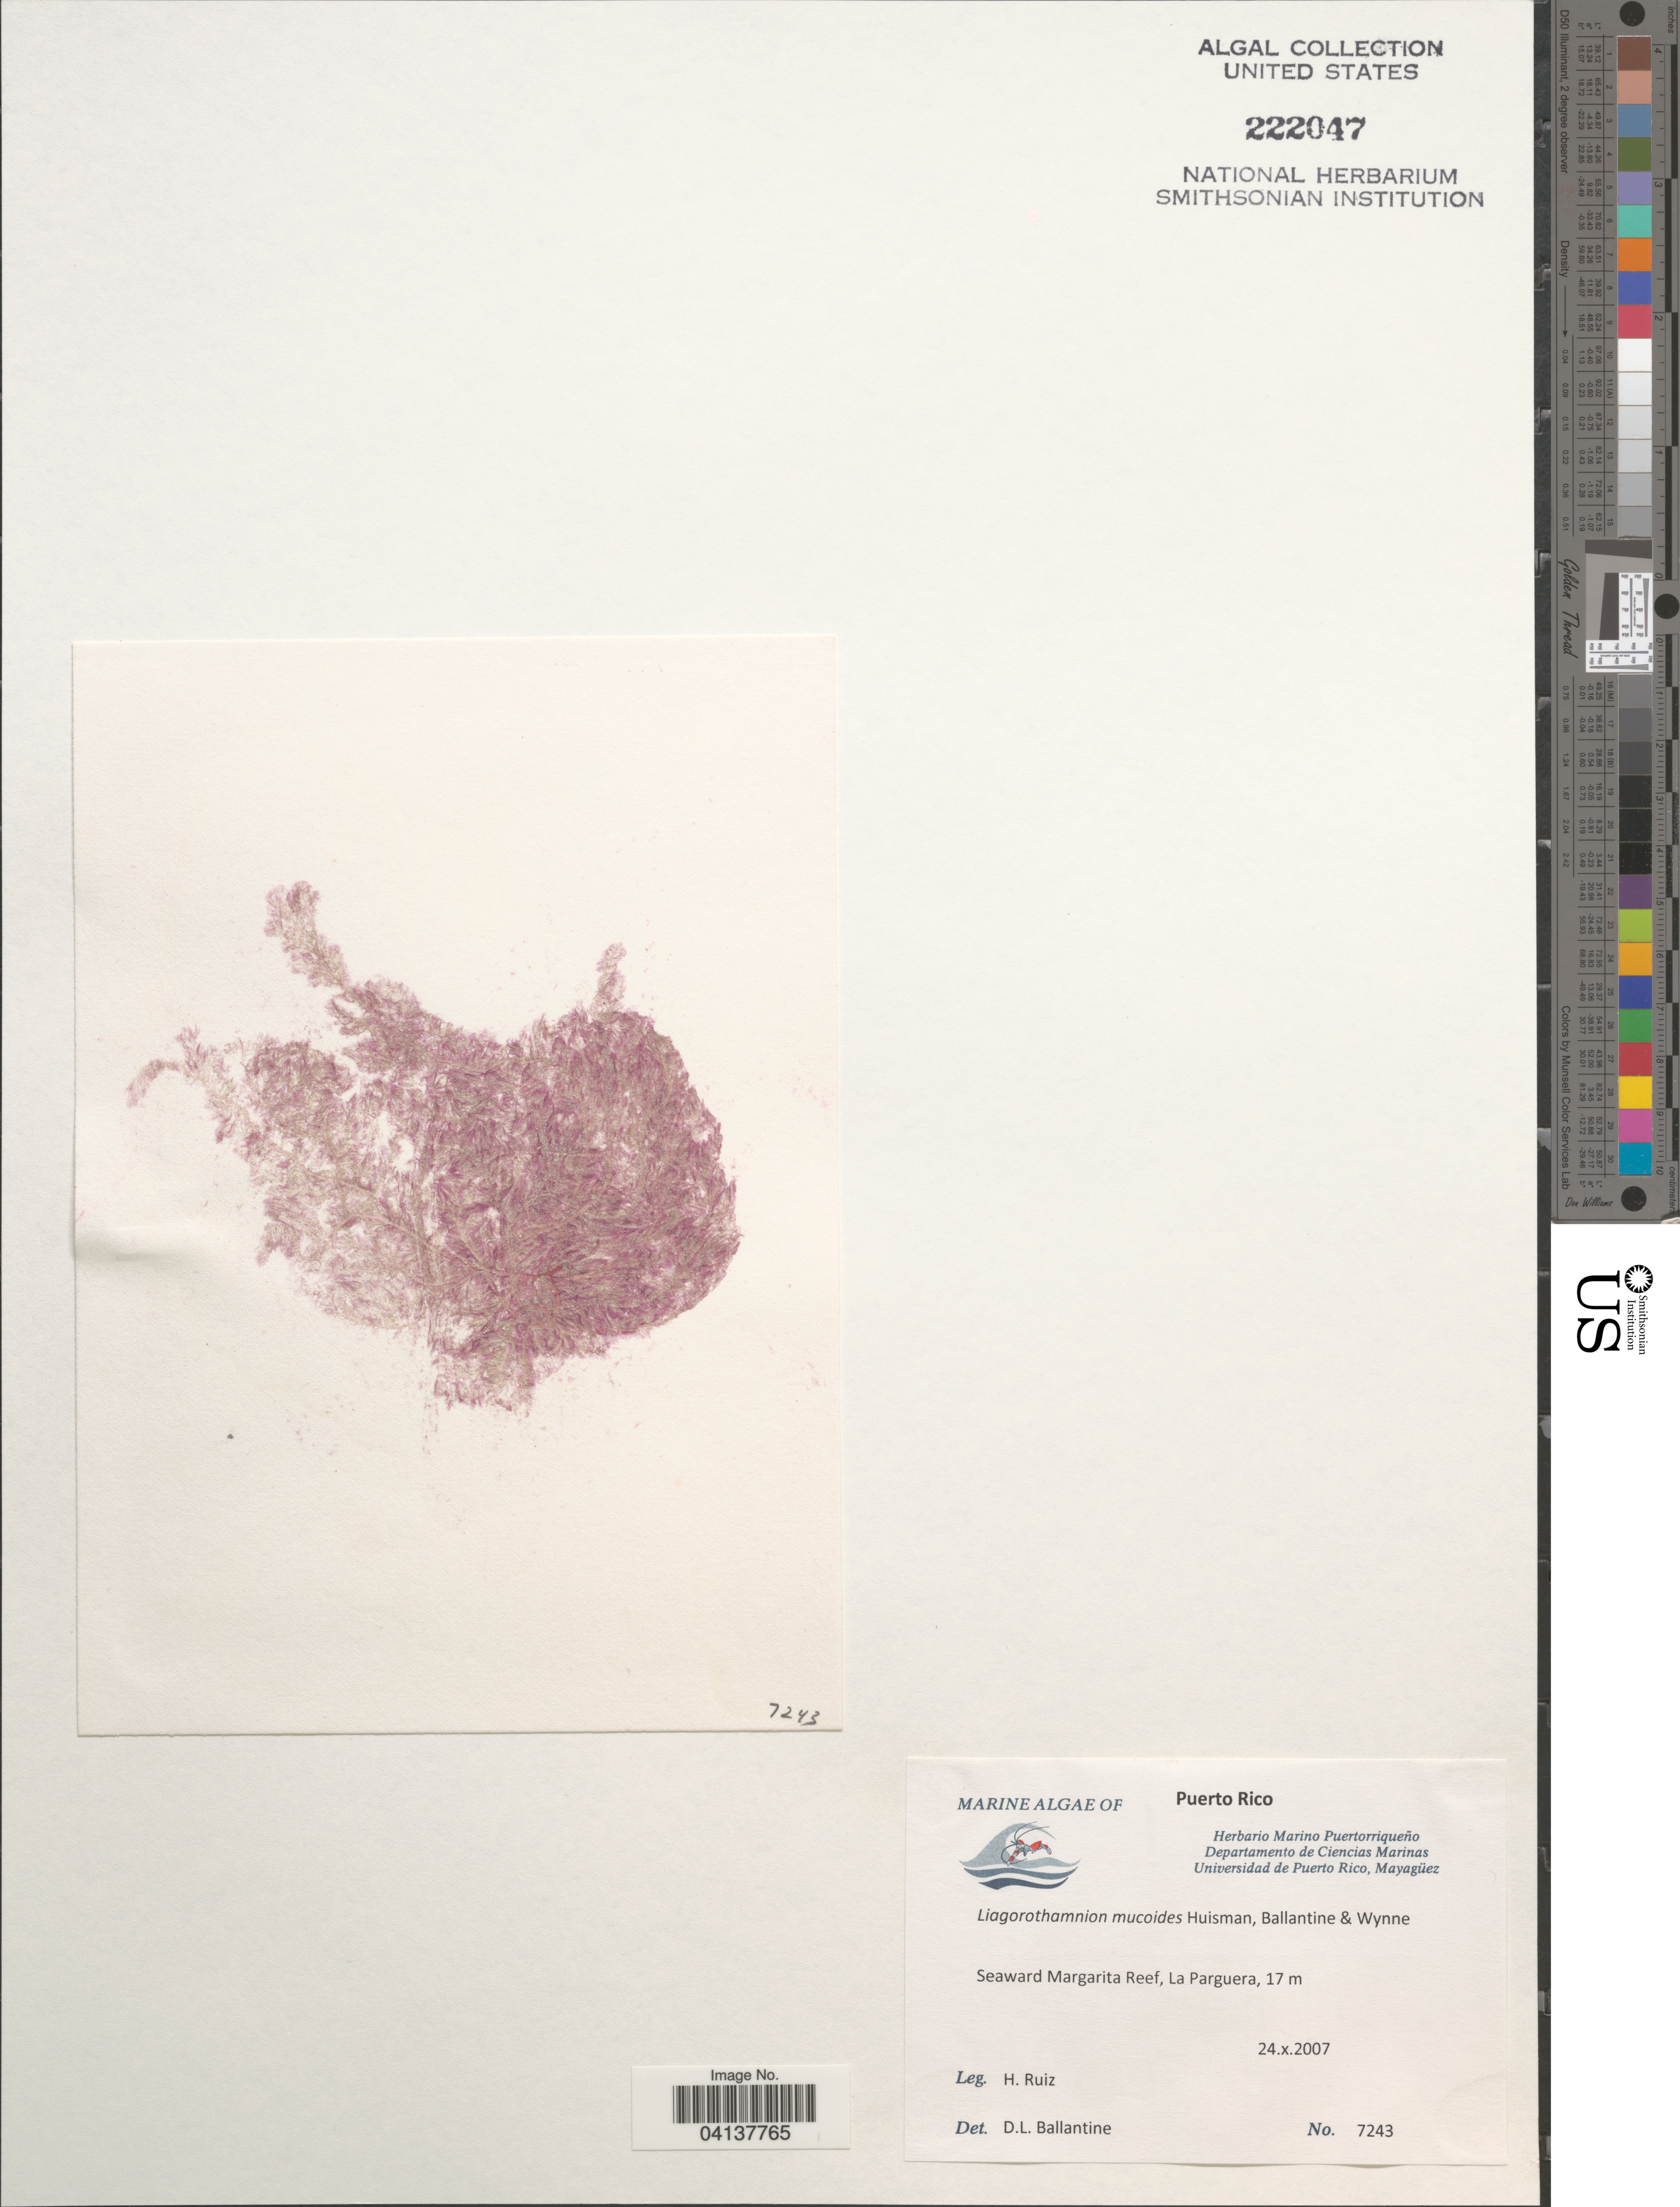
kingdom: Plantae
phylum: Rhodophyta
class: Florideophyceae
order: Ceramiales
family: Ceramiaceae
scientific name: Liagorothamnion mucoides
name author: Huisman et al.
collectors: H. Ruiz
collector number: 7243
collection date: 2007-10-24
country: Puerto Rico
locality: Seaward Margarita Reef, La Parguera.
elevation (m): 17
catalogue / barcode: US 222047